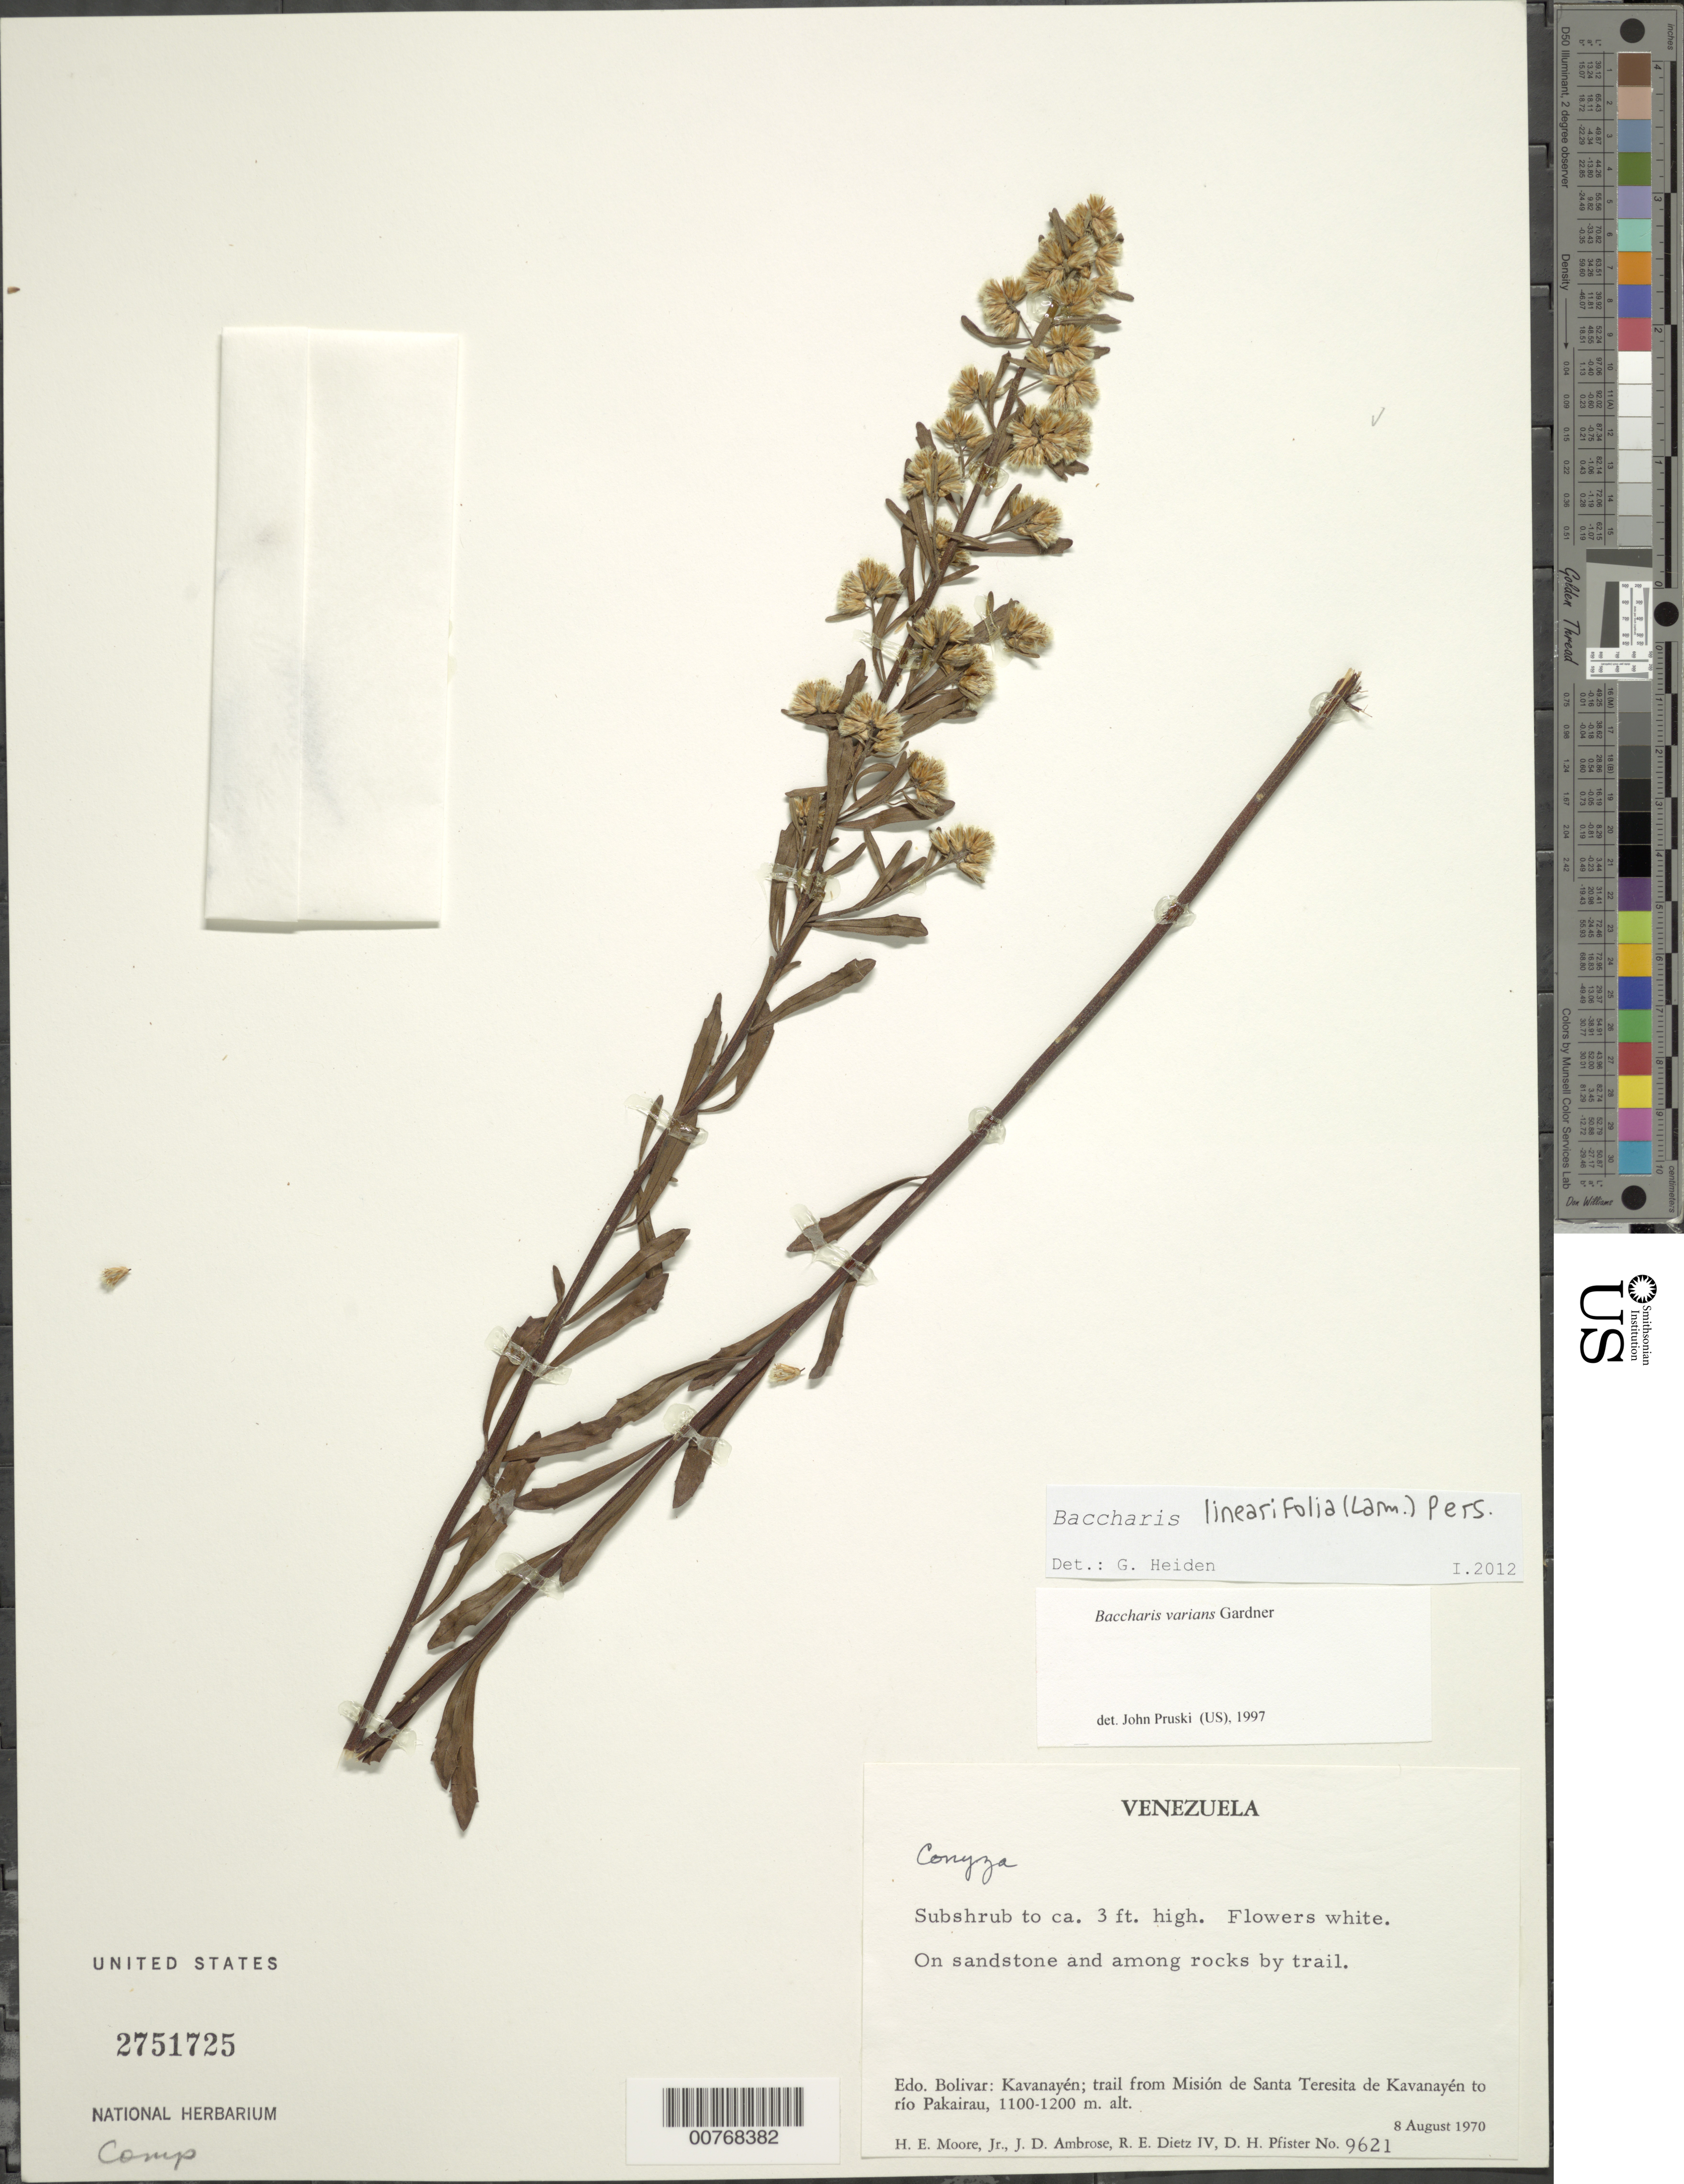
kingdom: Plantae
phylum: Tracheophyta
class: Magnoliopsida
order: Asterales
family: Asteraceae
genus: Baccharis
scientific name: Baccharis linearifolia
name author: (Lam.) Pers.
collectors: H. E. Moore, J. D. Ambrose, R. Dietz & D. H. Pfister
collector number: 9621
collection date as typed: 8-Aug-70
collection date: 1970-08-08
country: Venezuela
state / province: Bolívar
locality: Kavanayén, trail from Misión de Santa Teresita de Kavanayén to Río Pakairau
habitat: Sandstone and among rocks by trail.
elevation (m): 1100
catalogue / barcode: US 2751725